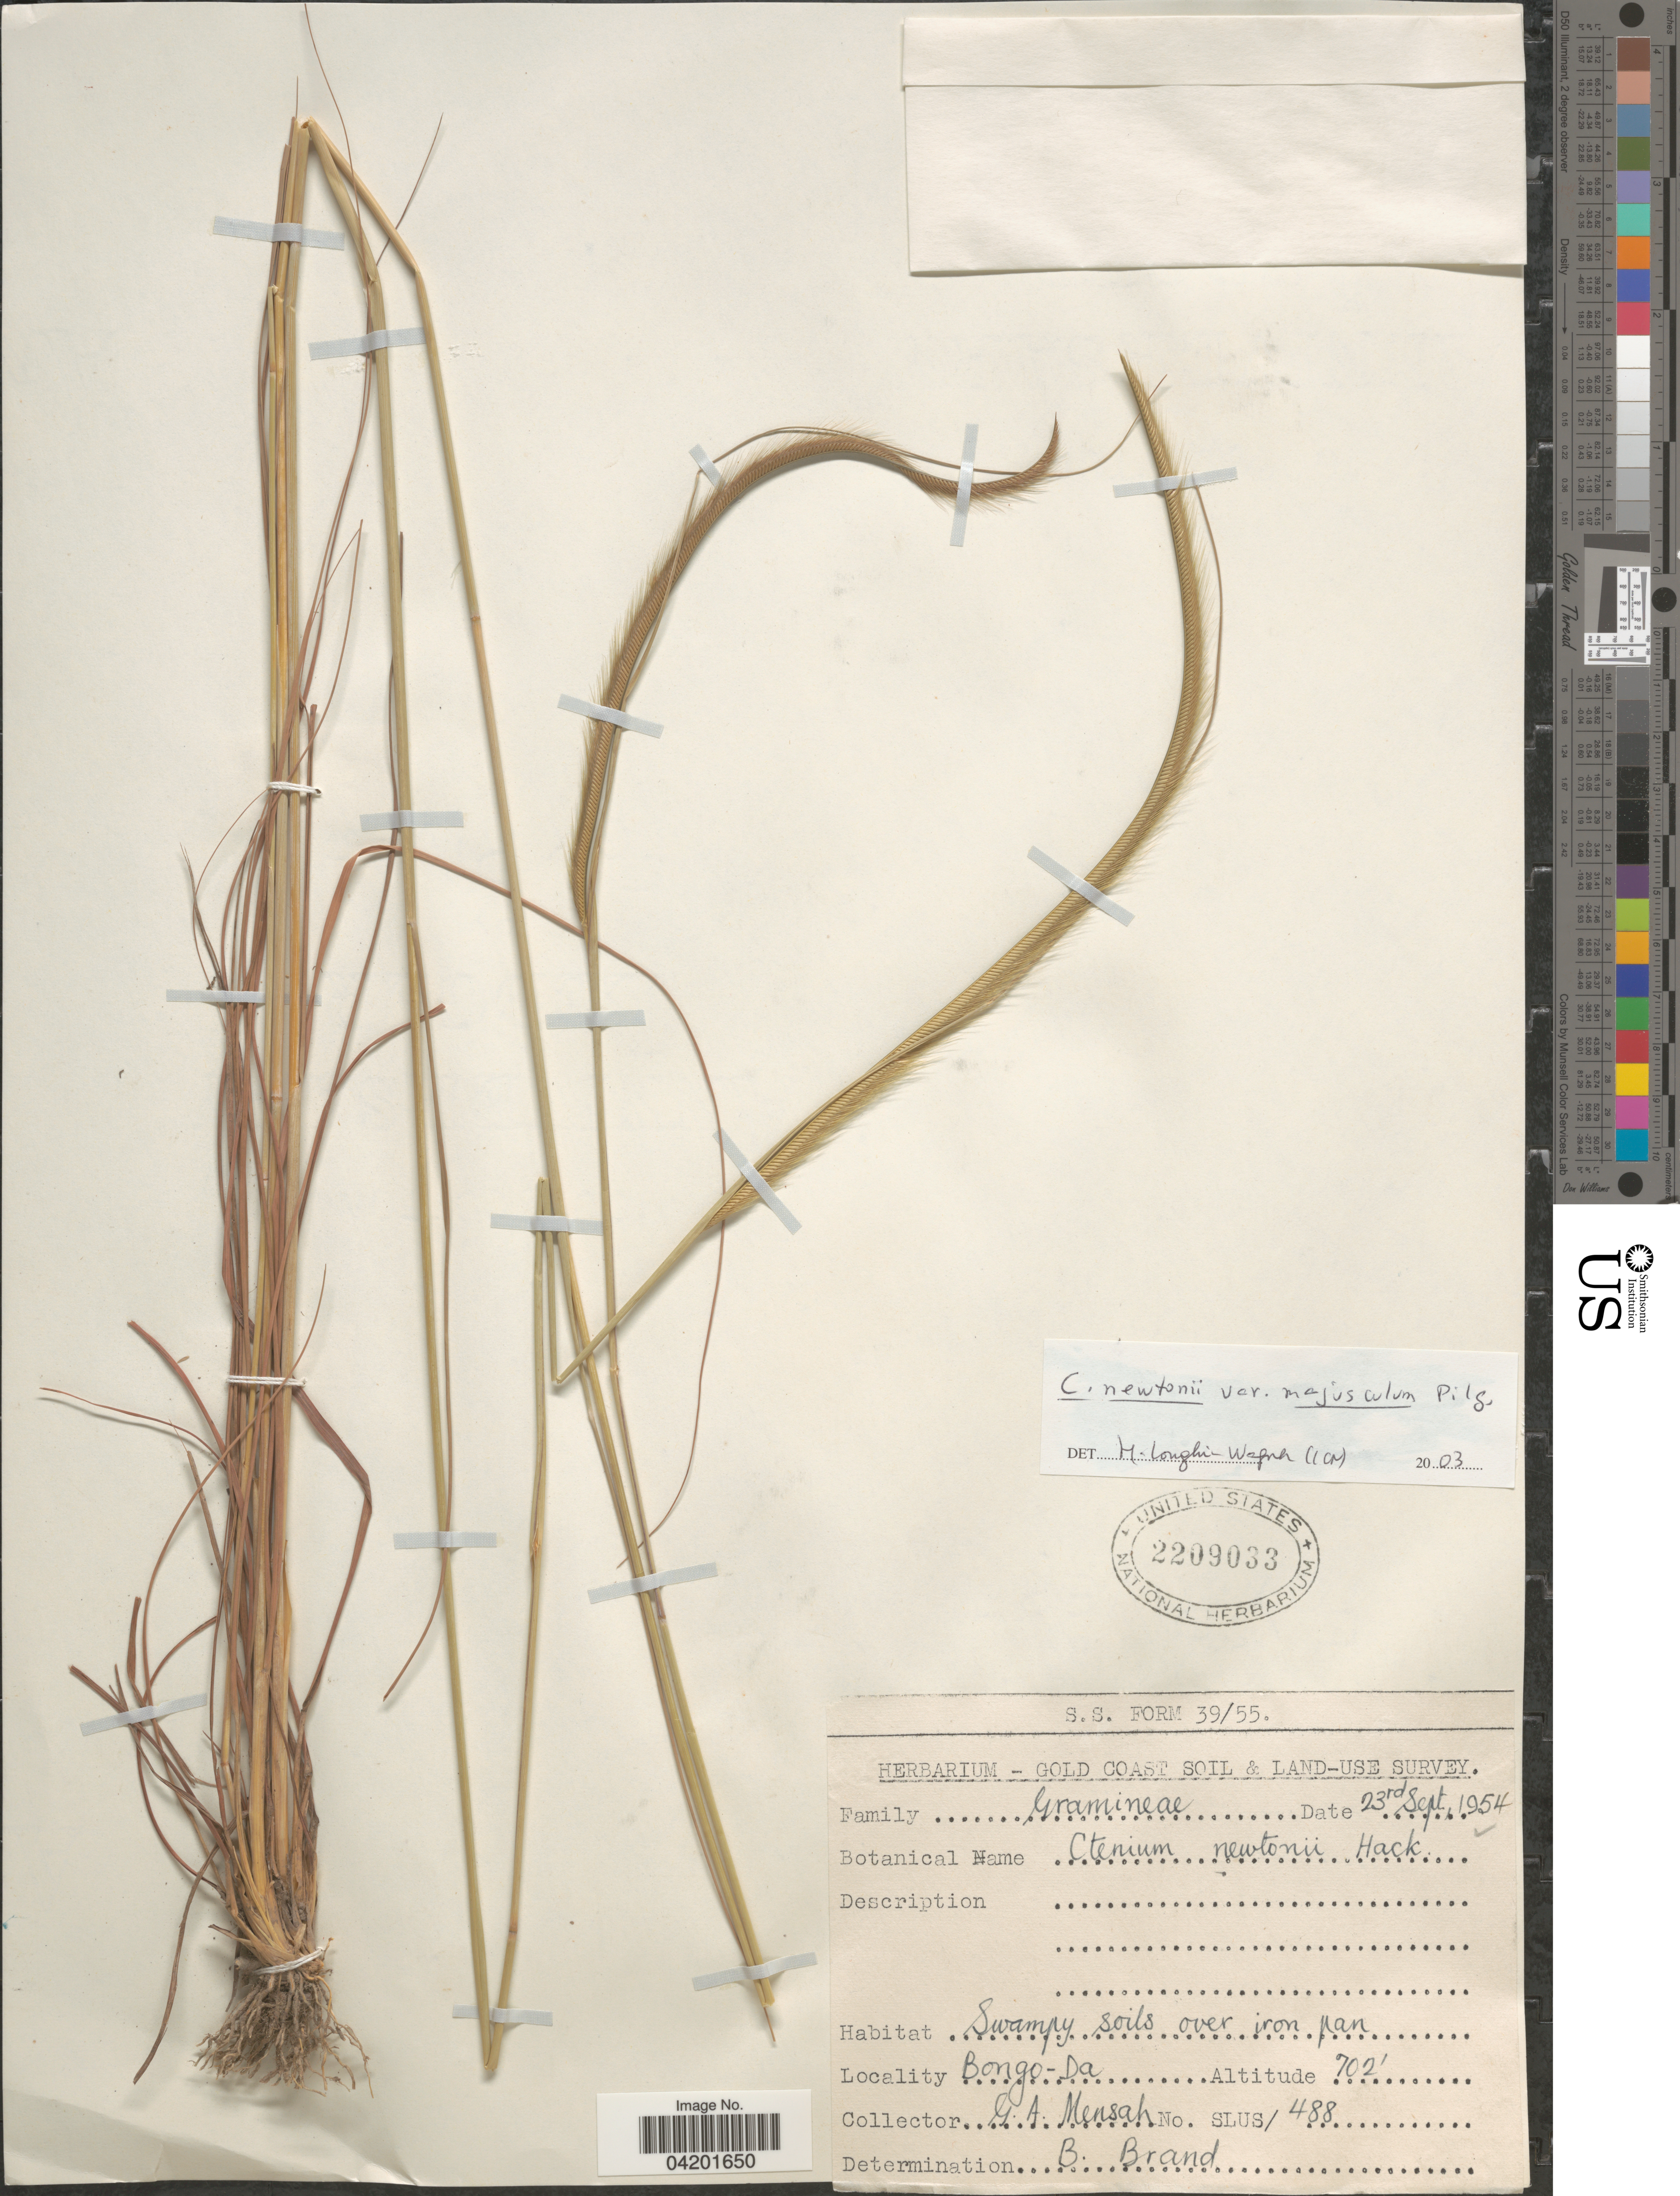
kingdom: Plantae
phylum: Tracheophyta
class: Liliopsida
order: Poales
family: Poaceae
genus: Ctenium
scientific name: Ctenium newtonii var. majusculum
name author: Pilg.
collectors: G. Mensah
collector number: SLUS/488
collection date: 1954-09-23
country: Ghana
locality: Gold Coast Soil & Land-use Survey. Bongo-Da.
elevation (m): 214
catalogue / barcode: US 2209033